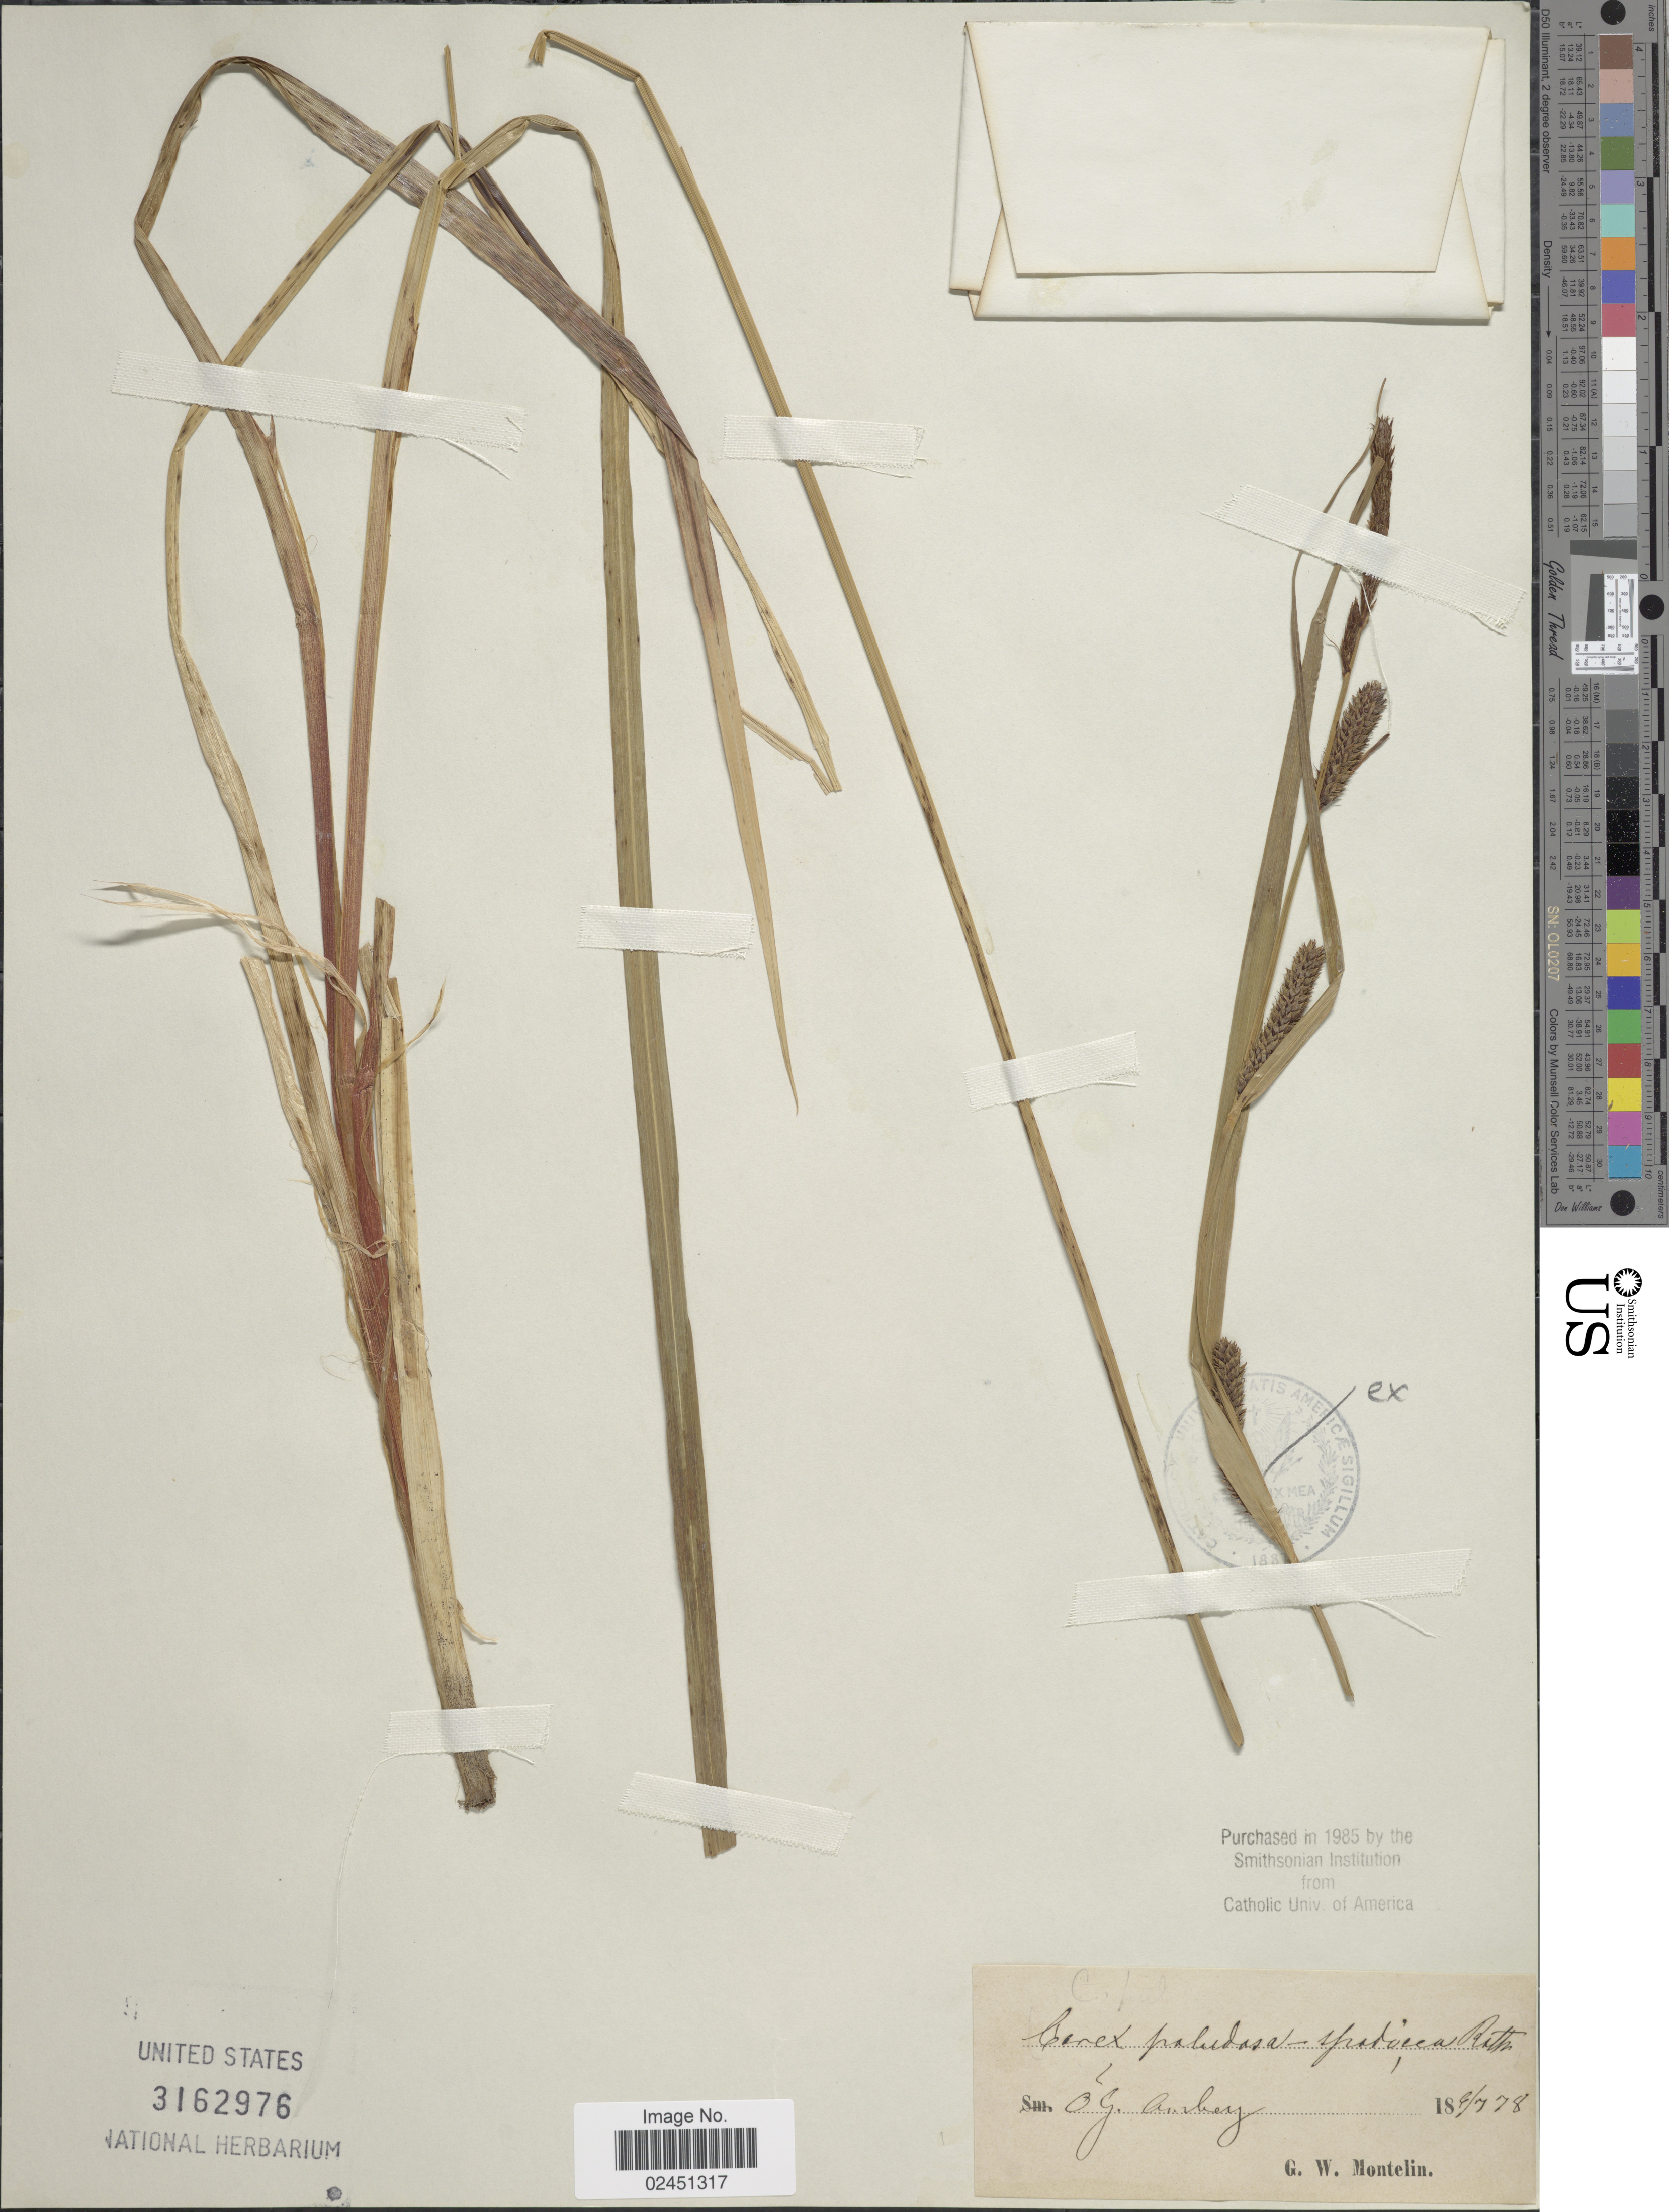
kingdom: Plantae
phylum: Tracheophyta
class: Liliopsida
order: Poales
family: Cyperaceae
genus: Carex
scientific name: Carex acutiformis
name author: Ehrh.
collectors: G. Montelin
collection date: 1878-07-06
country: Sweden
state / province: Östergötland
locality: OG., Ambey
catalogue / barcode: US 3162976